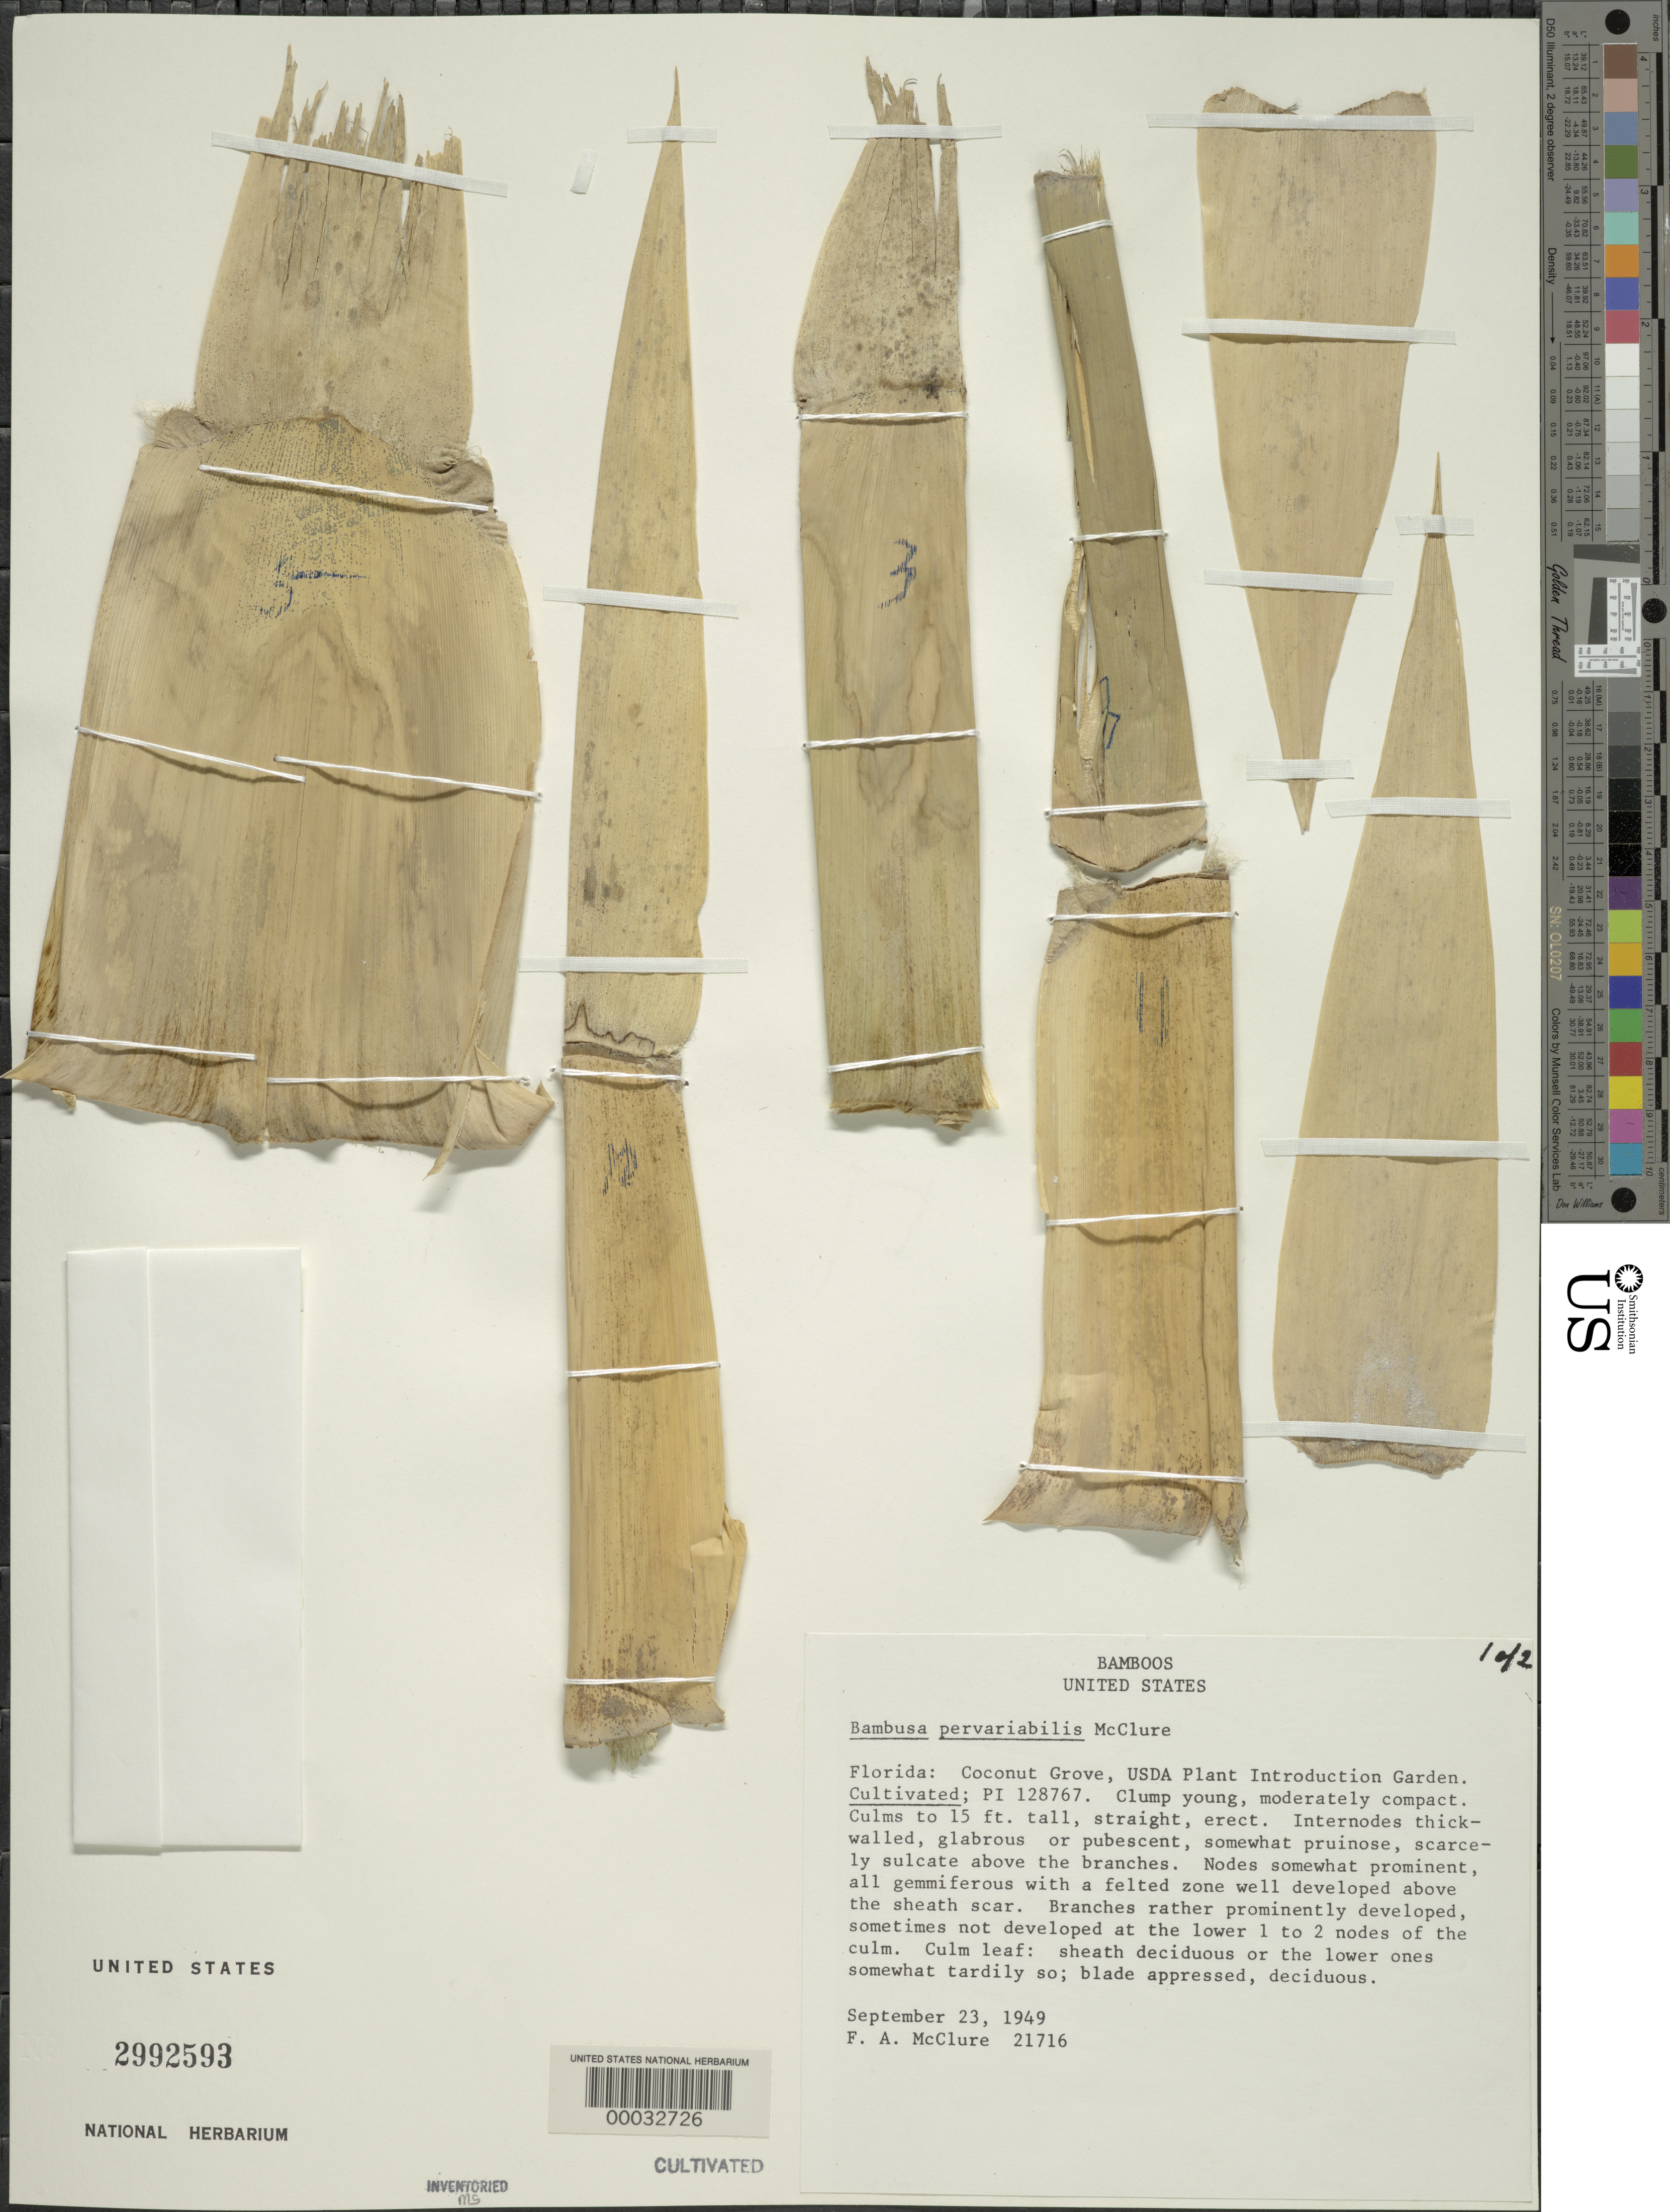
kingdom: Plantae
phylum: Tracheophyta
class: Liliopsida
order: Poales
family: Poaceae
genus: Bambusa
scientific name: Bambusa pervariabilis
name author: McClure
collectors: F. A. McClure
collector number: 21716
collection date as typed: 23 Dec 1949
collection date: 1949-12-23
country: United States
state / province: Florida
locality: U.s.d.a. plant introduction garden-coconut grove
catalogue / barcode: US 2992593